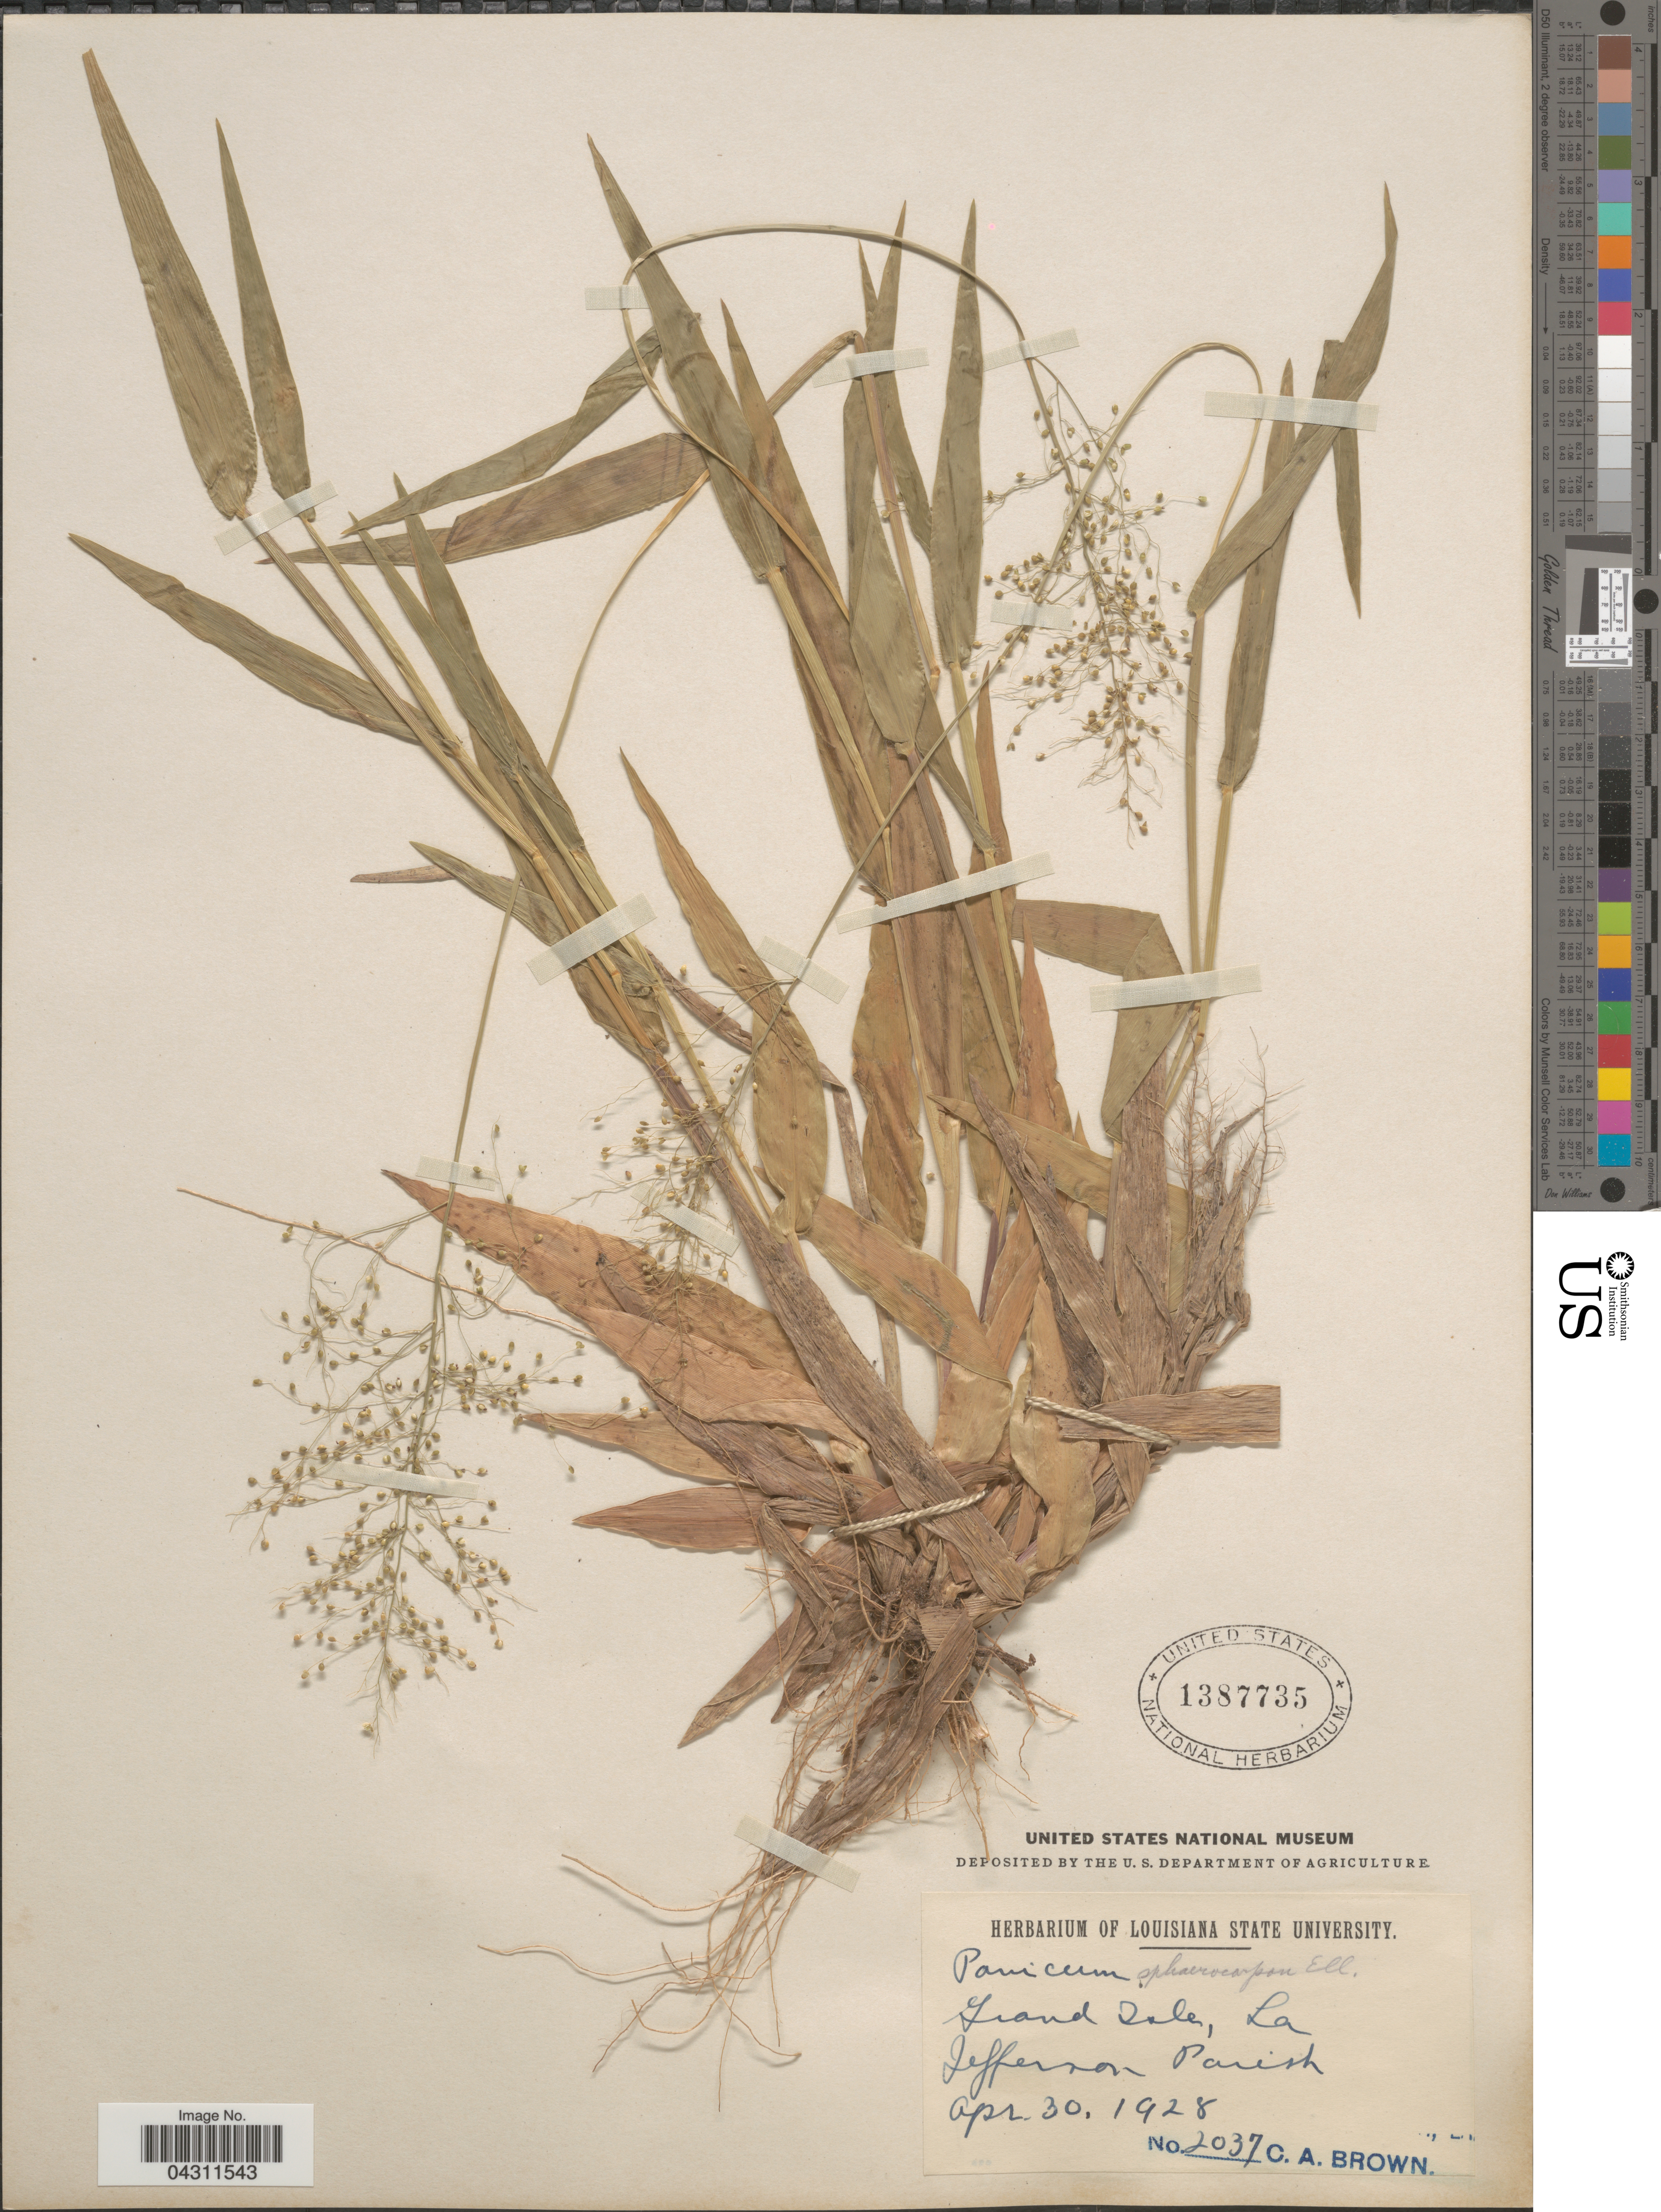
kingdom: Plantae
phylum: Tracheophyta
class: Liliopsida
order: Poales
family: Poaceae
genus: Dichanthelium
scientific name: Dichanthelium sphaerocarpon var. sphaerocarpon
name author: (Elliott) Gould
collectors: C. A. Brown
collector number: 2037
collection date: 1928-04-30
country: United States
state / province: Louisiana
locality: Grand Dale, Jefferson Parish.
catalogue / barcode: US 1387735